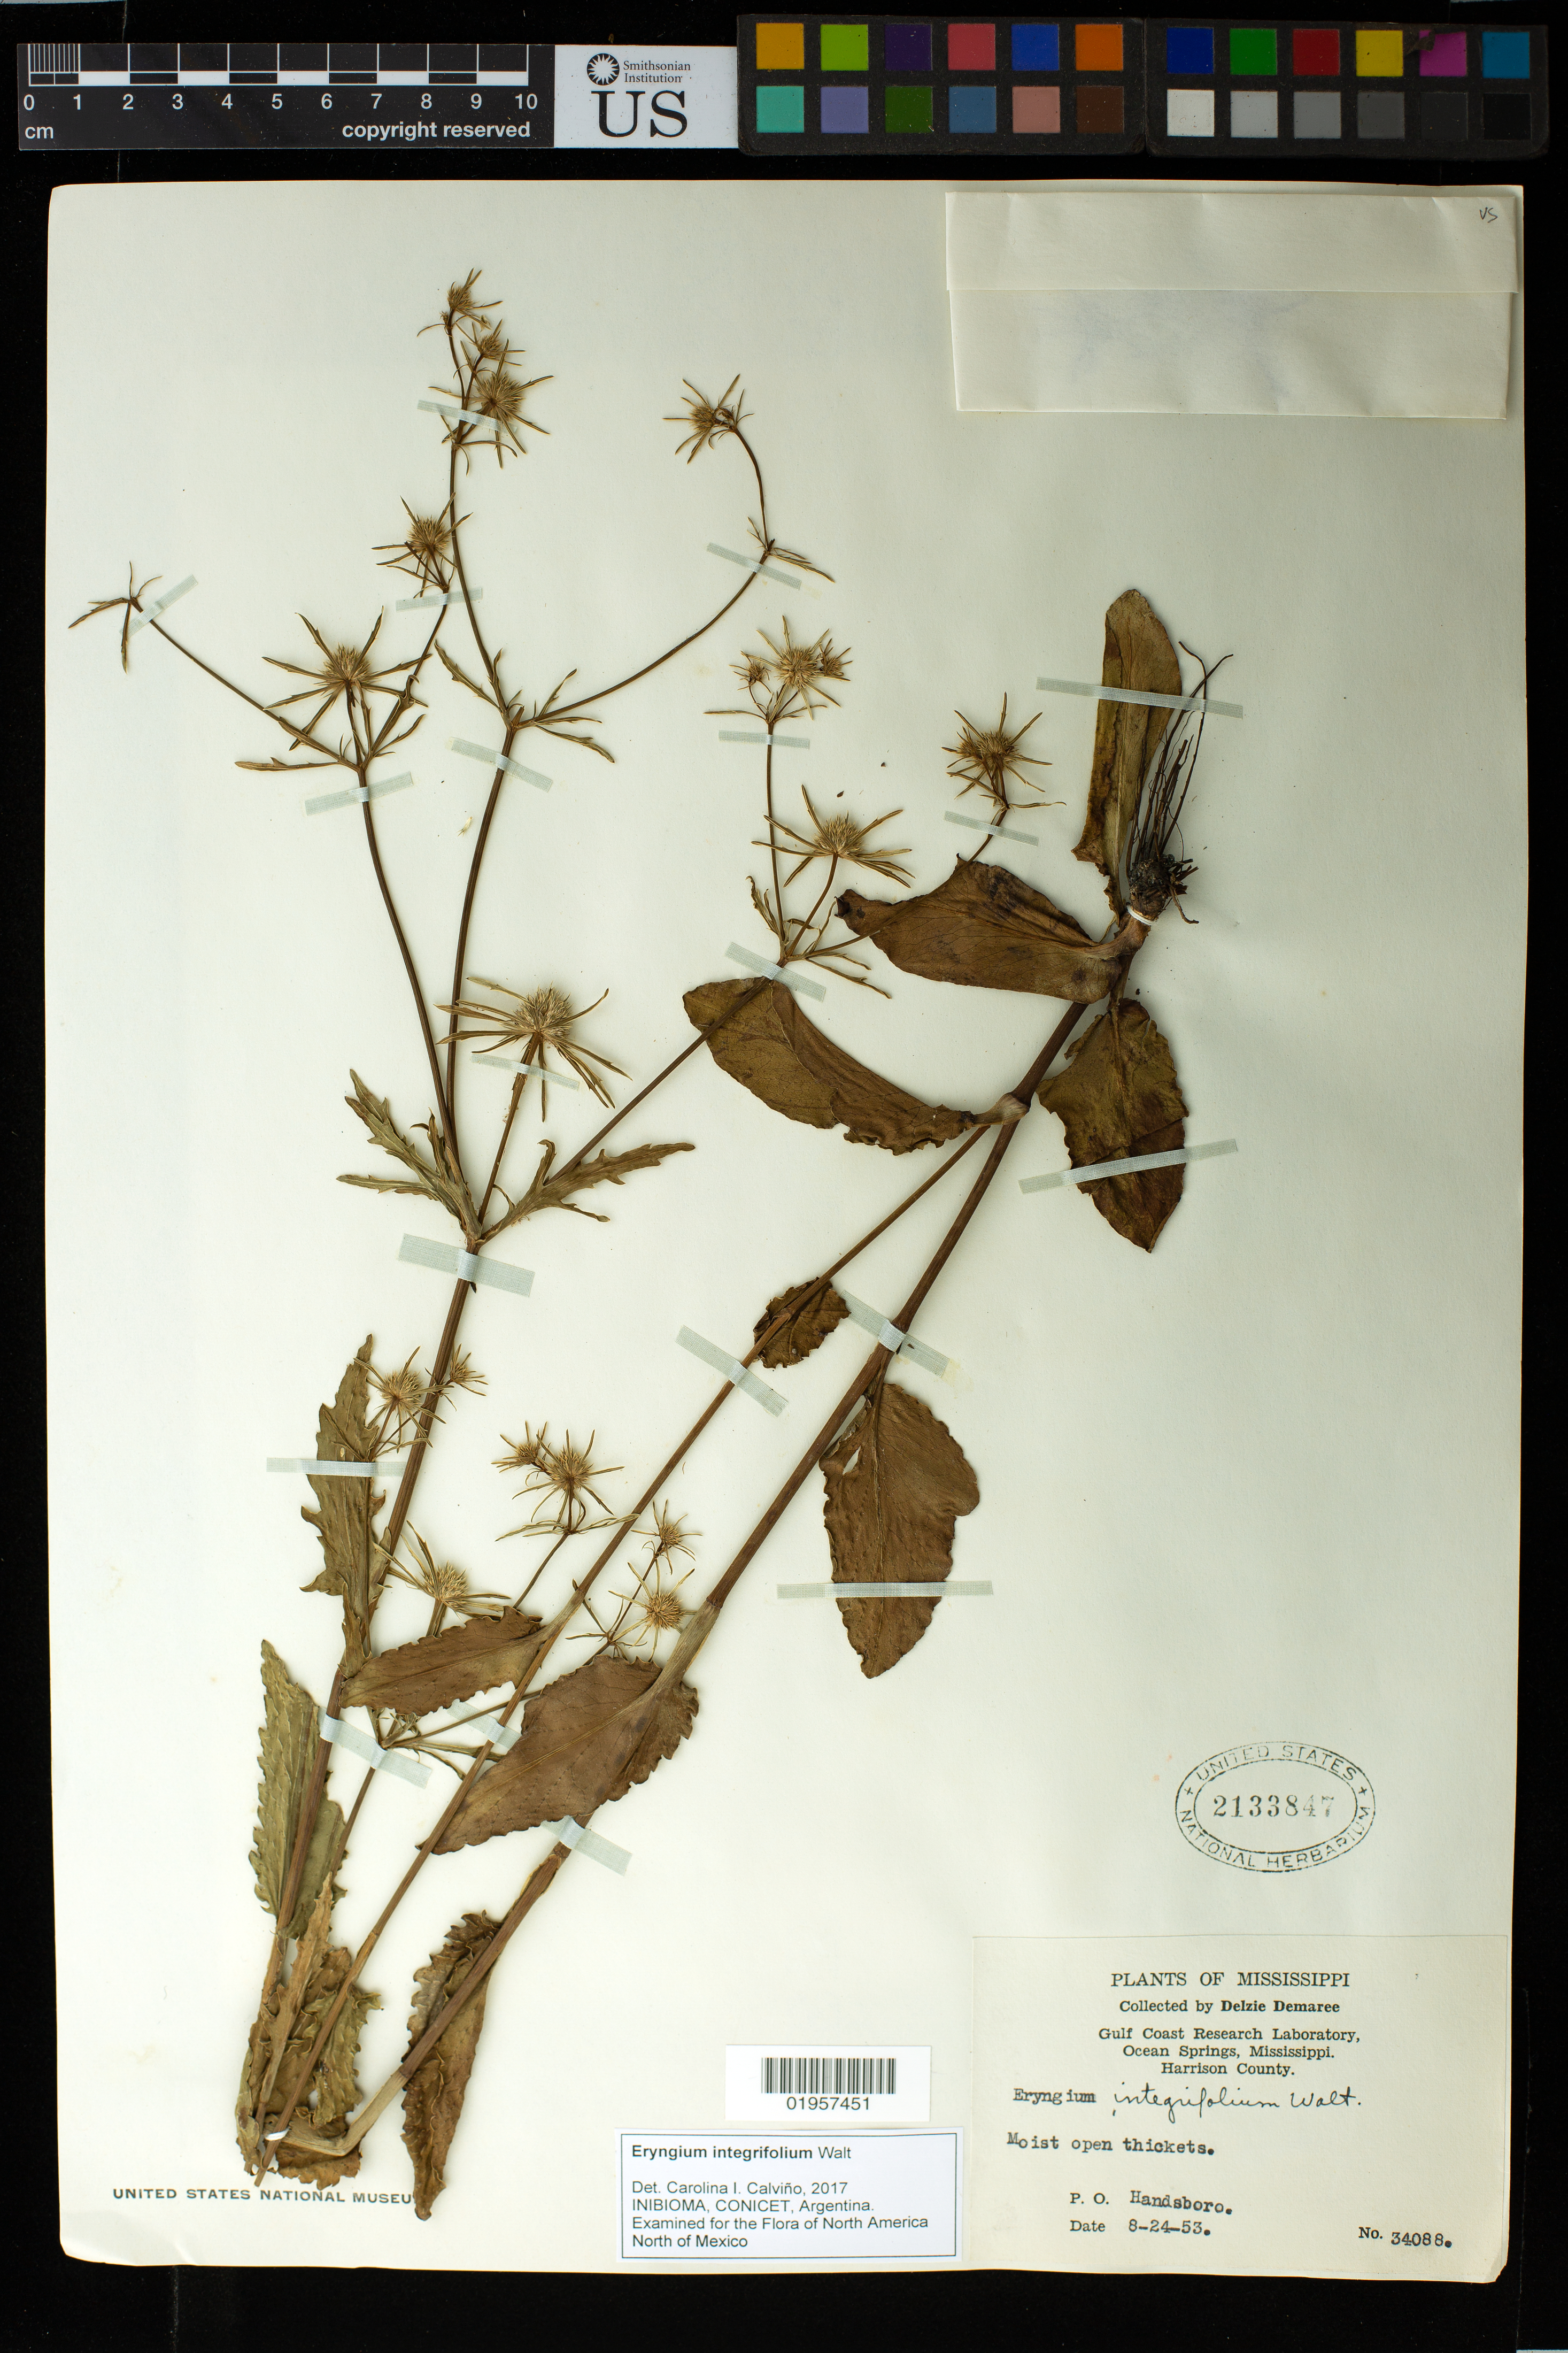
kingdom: Plantae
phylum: Tracheophyta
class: Magnoliopsida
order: Apiales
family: Apiaceae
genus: Eryngium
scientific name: Eryngium integrifolium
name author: Walter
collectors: D. Demaree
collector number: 34088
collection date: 1953-08-24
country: United States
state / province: Mississippi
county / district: Harrison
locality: Gulf Coast Research Lab., Ocean Springs, P. O. Handsboro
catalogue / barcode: US 2133847